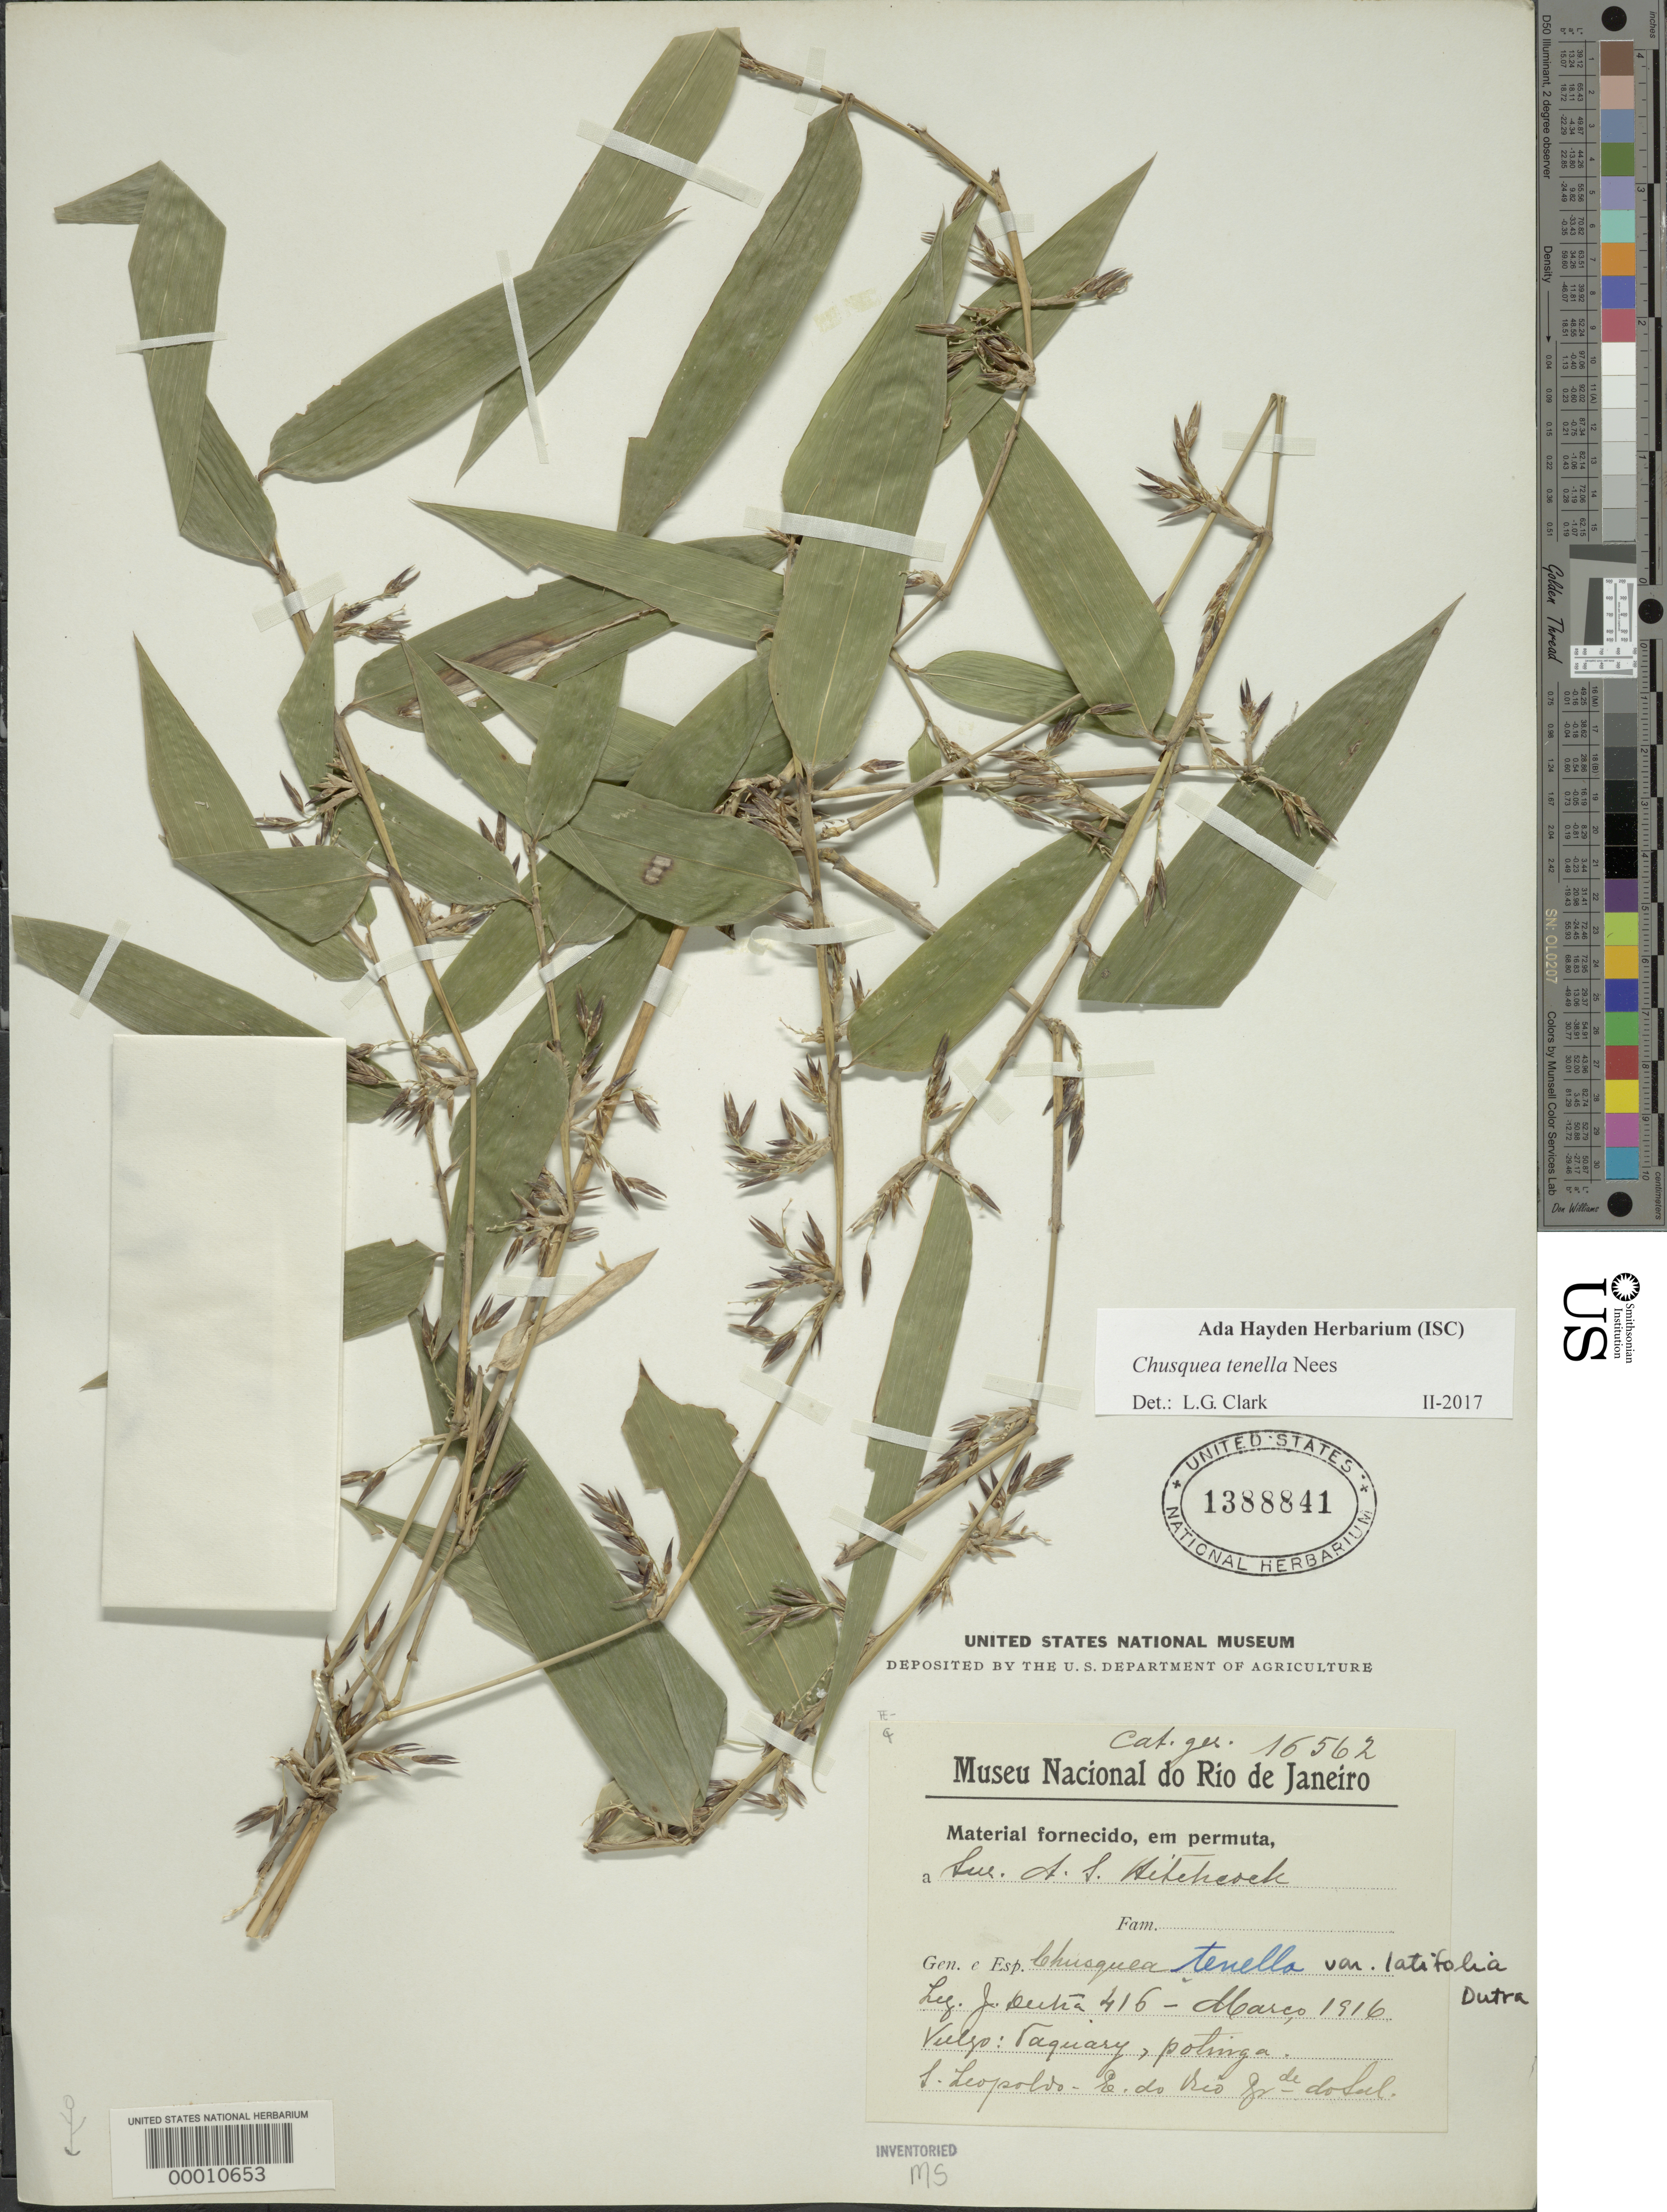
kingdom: Plantae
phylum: Tracheophyta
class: Liliopsida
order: Poales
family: Poaceae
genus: Chusquea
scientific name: Chusquea tenella var. latifolia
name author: Dutra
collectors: J. Dutra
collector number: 416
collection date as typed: Mar 1916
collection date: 1916-03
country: Panama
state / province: Chiriquí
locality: Around San Felix.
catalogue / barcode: US 1388841